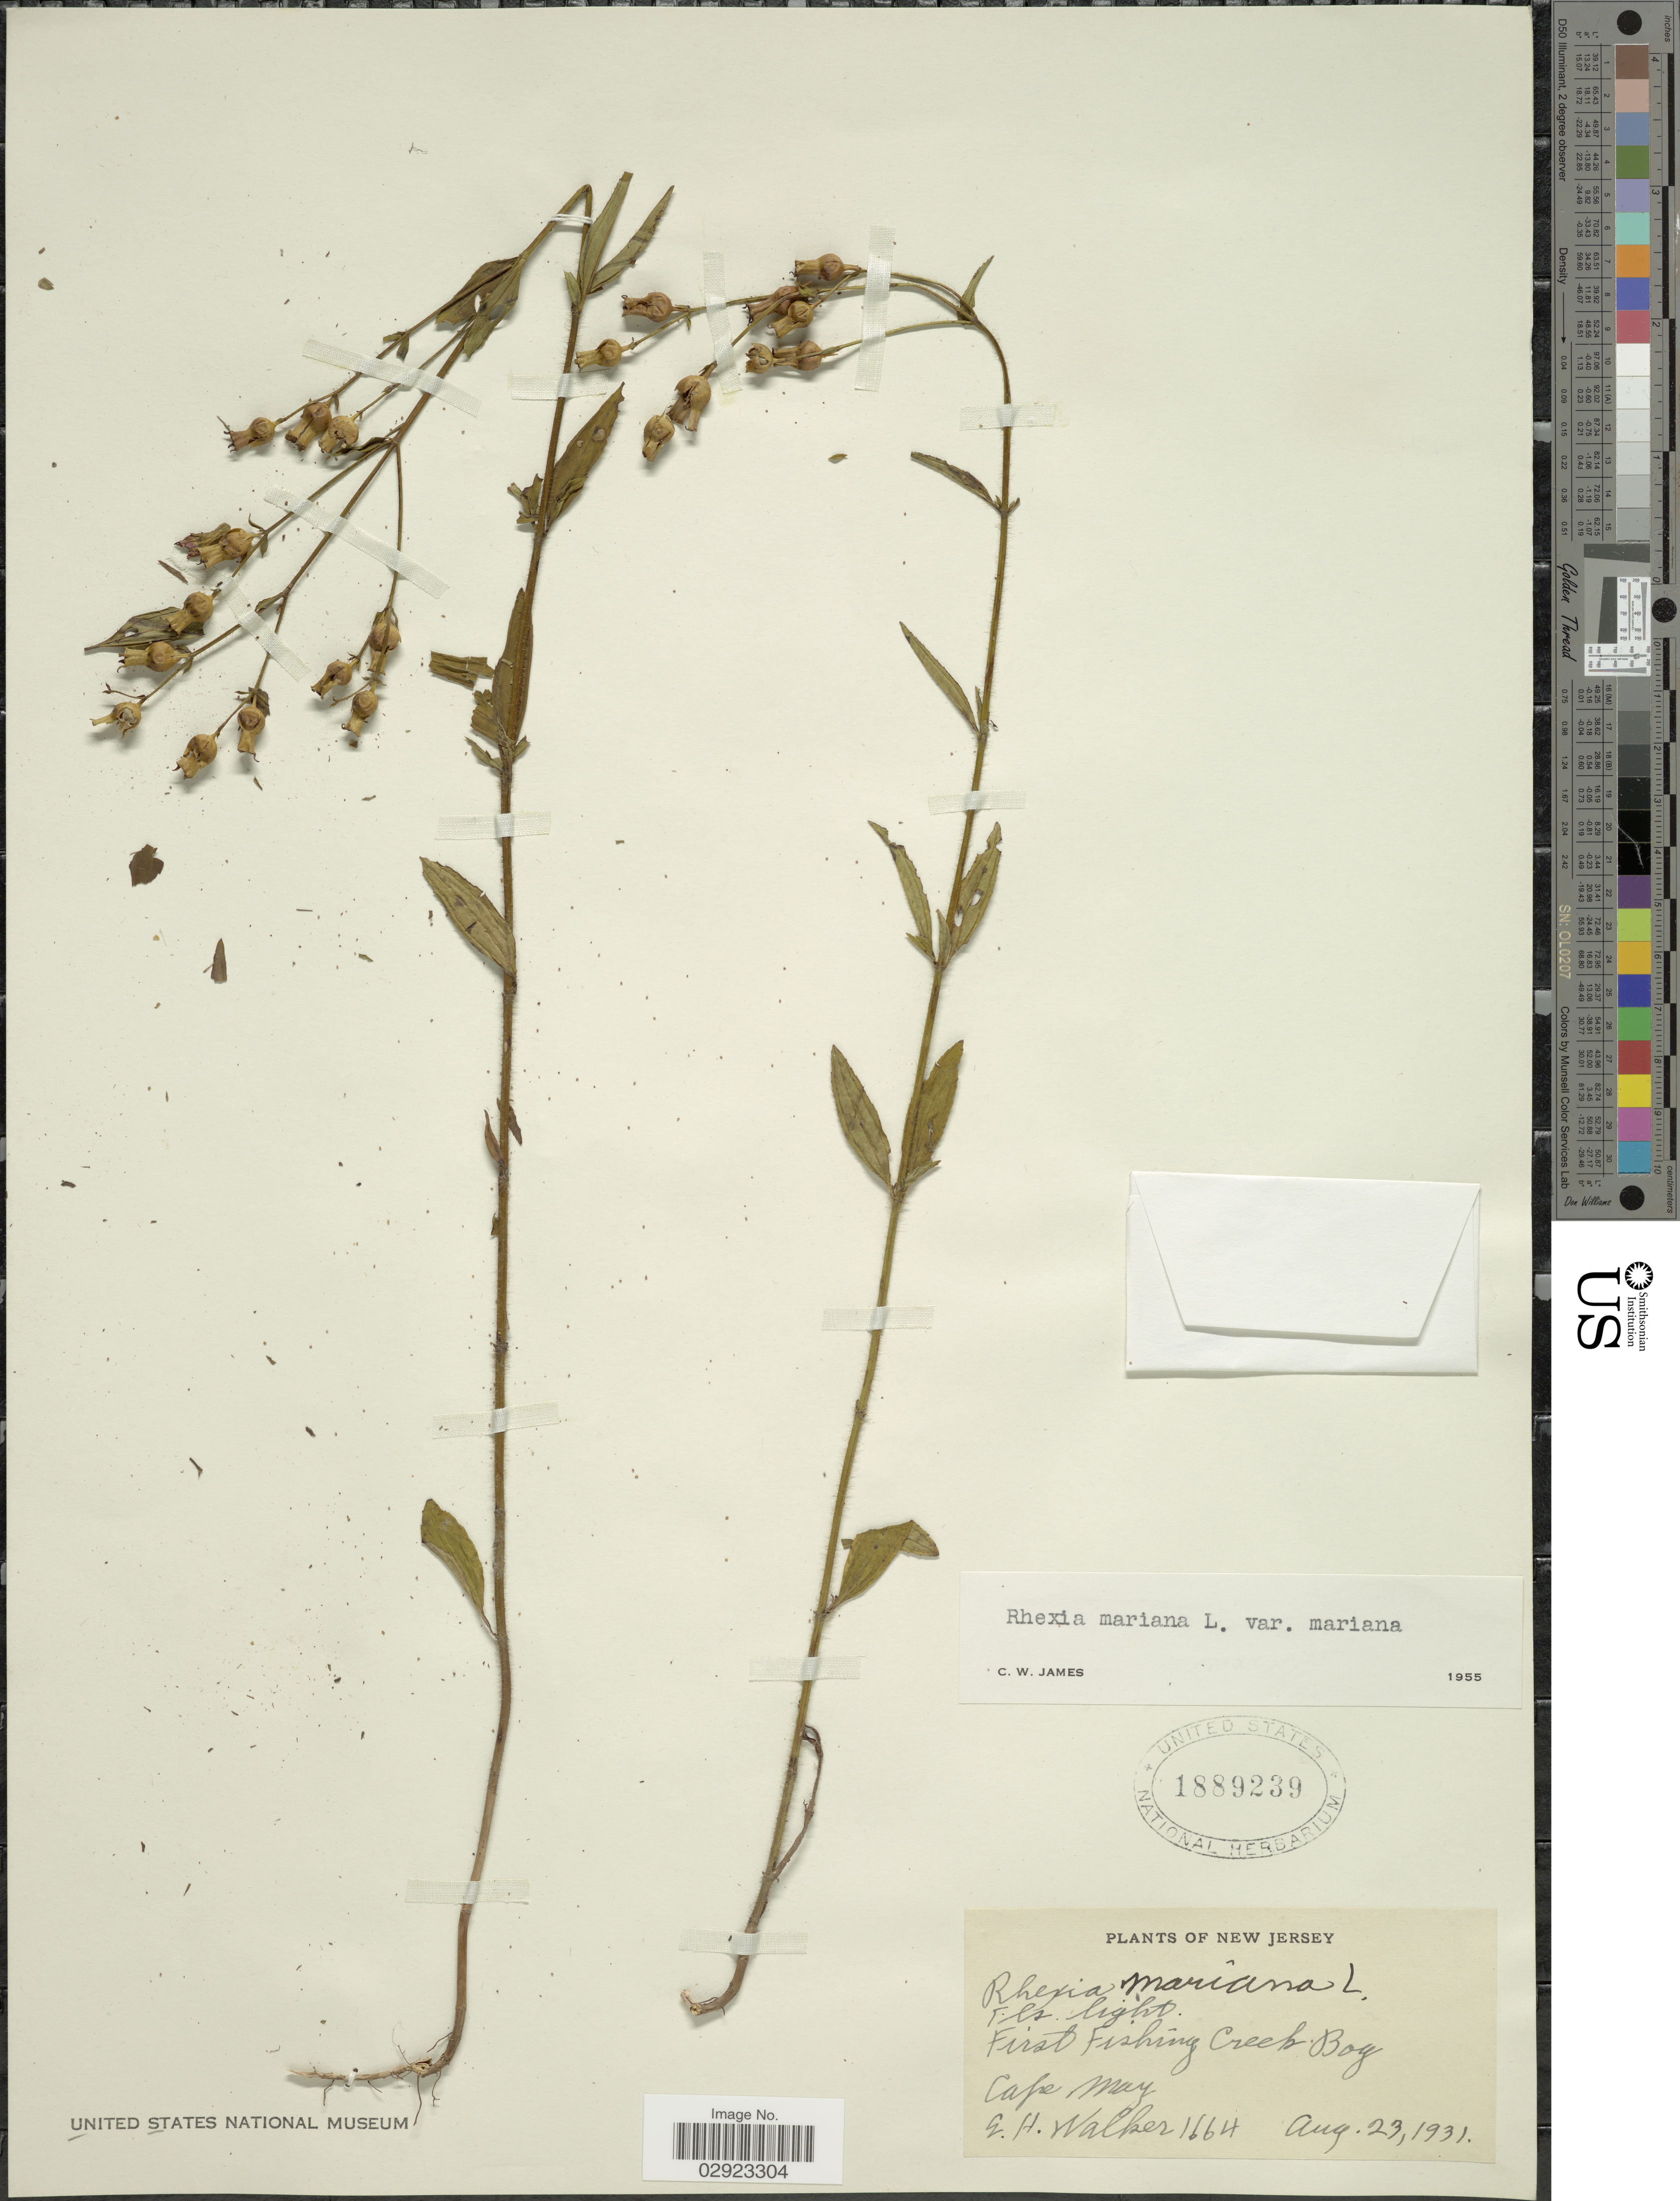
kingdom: Plantae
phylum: Tracheophyta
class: Magnoliopsida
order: Myrtales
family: Melastomataceae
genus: Rhexia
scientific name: Rhexia mariana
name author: L.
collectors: E. H. Walker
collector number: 1664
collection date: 1931-08-23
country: United States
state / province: New Jersey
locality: First Fishing Creek Bog, Cape May.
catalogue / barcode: US 1889239